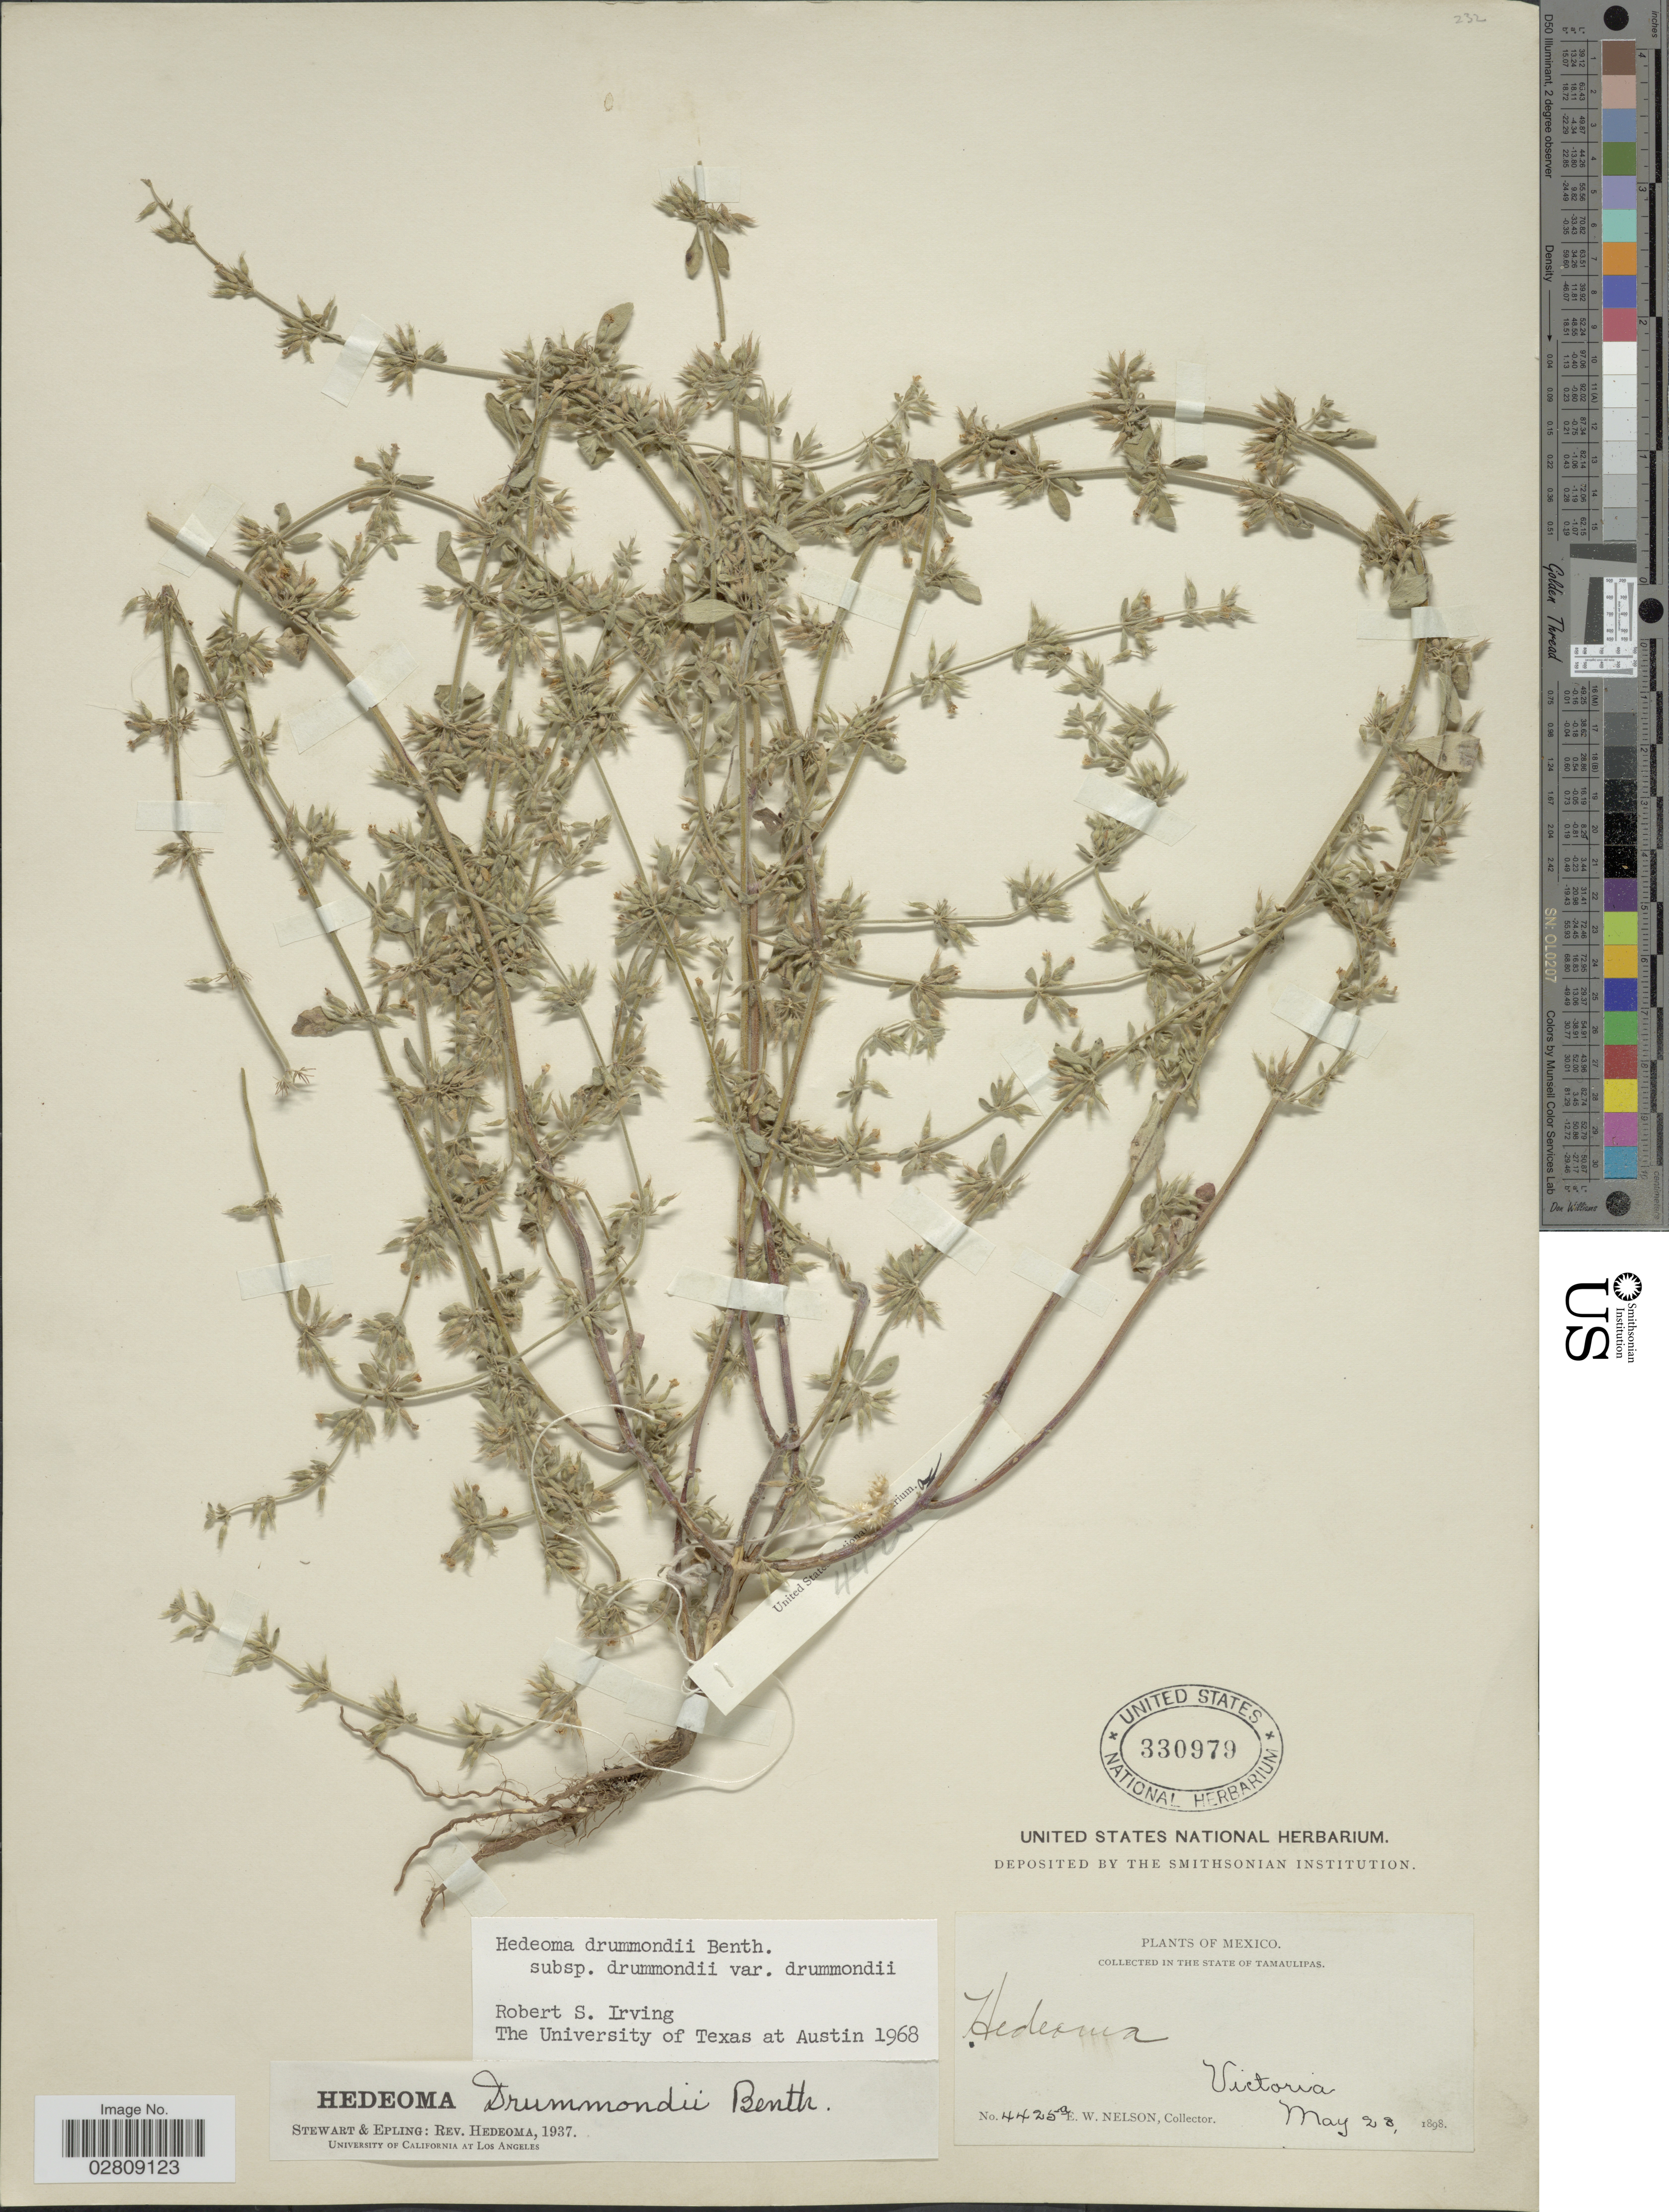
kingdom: Plantae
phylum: Tracheophyta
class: Magnoliopsida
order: Lamiales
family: Lamiaceae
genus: Hedeoma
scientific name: Hedeoma drummondii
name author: Benth.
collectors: E. W. Nelson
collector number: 4425a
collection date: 1898-05-28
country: Mexico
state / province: Tamaulipas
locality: Victoria.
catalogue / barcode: US 330979